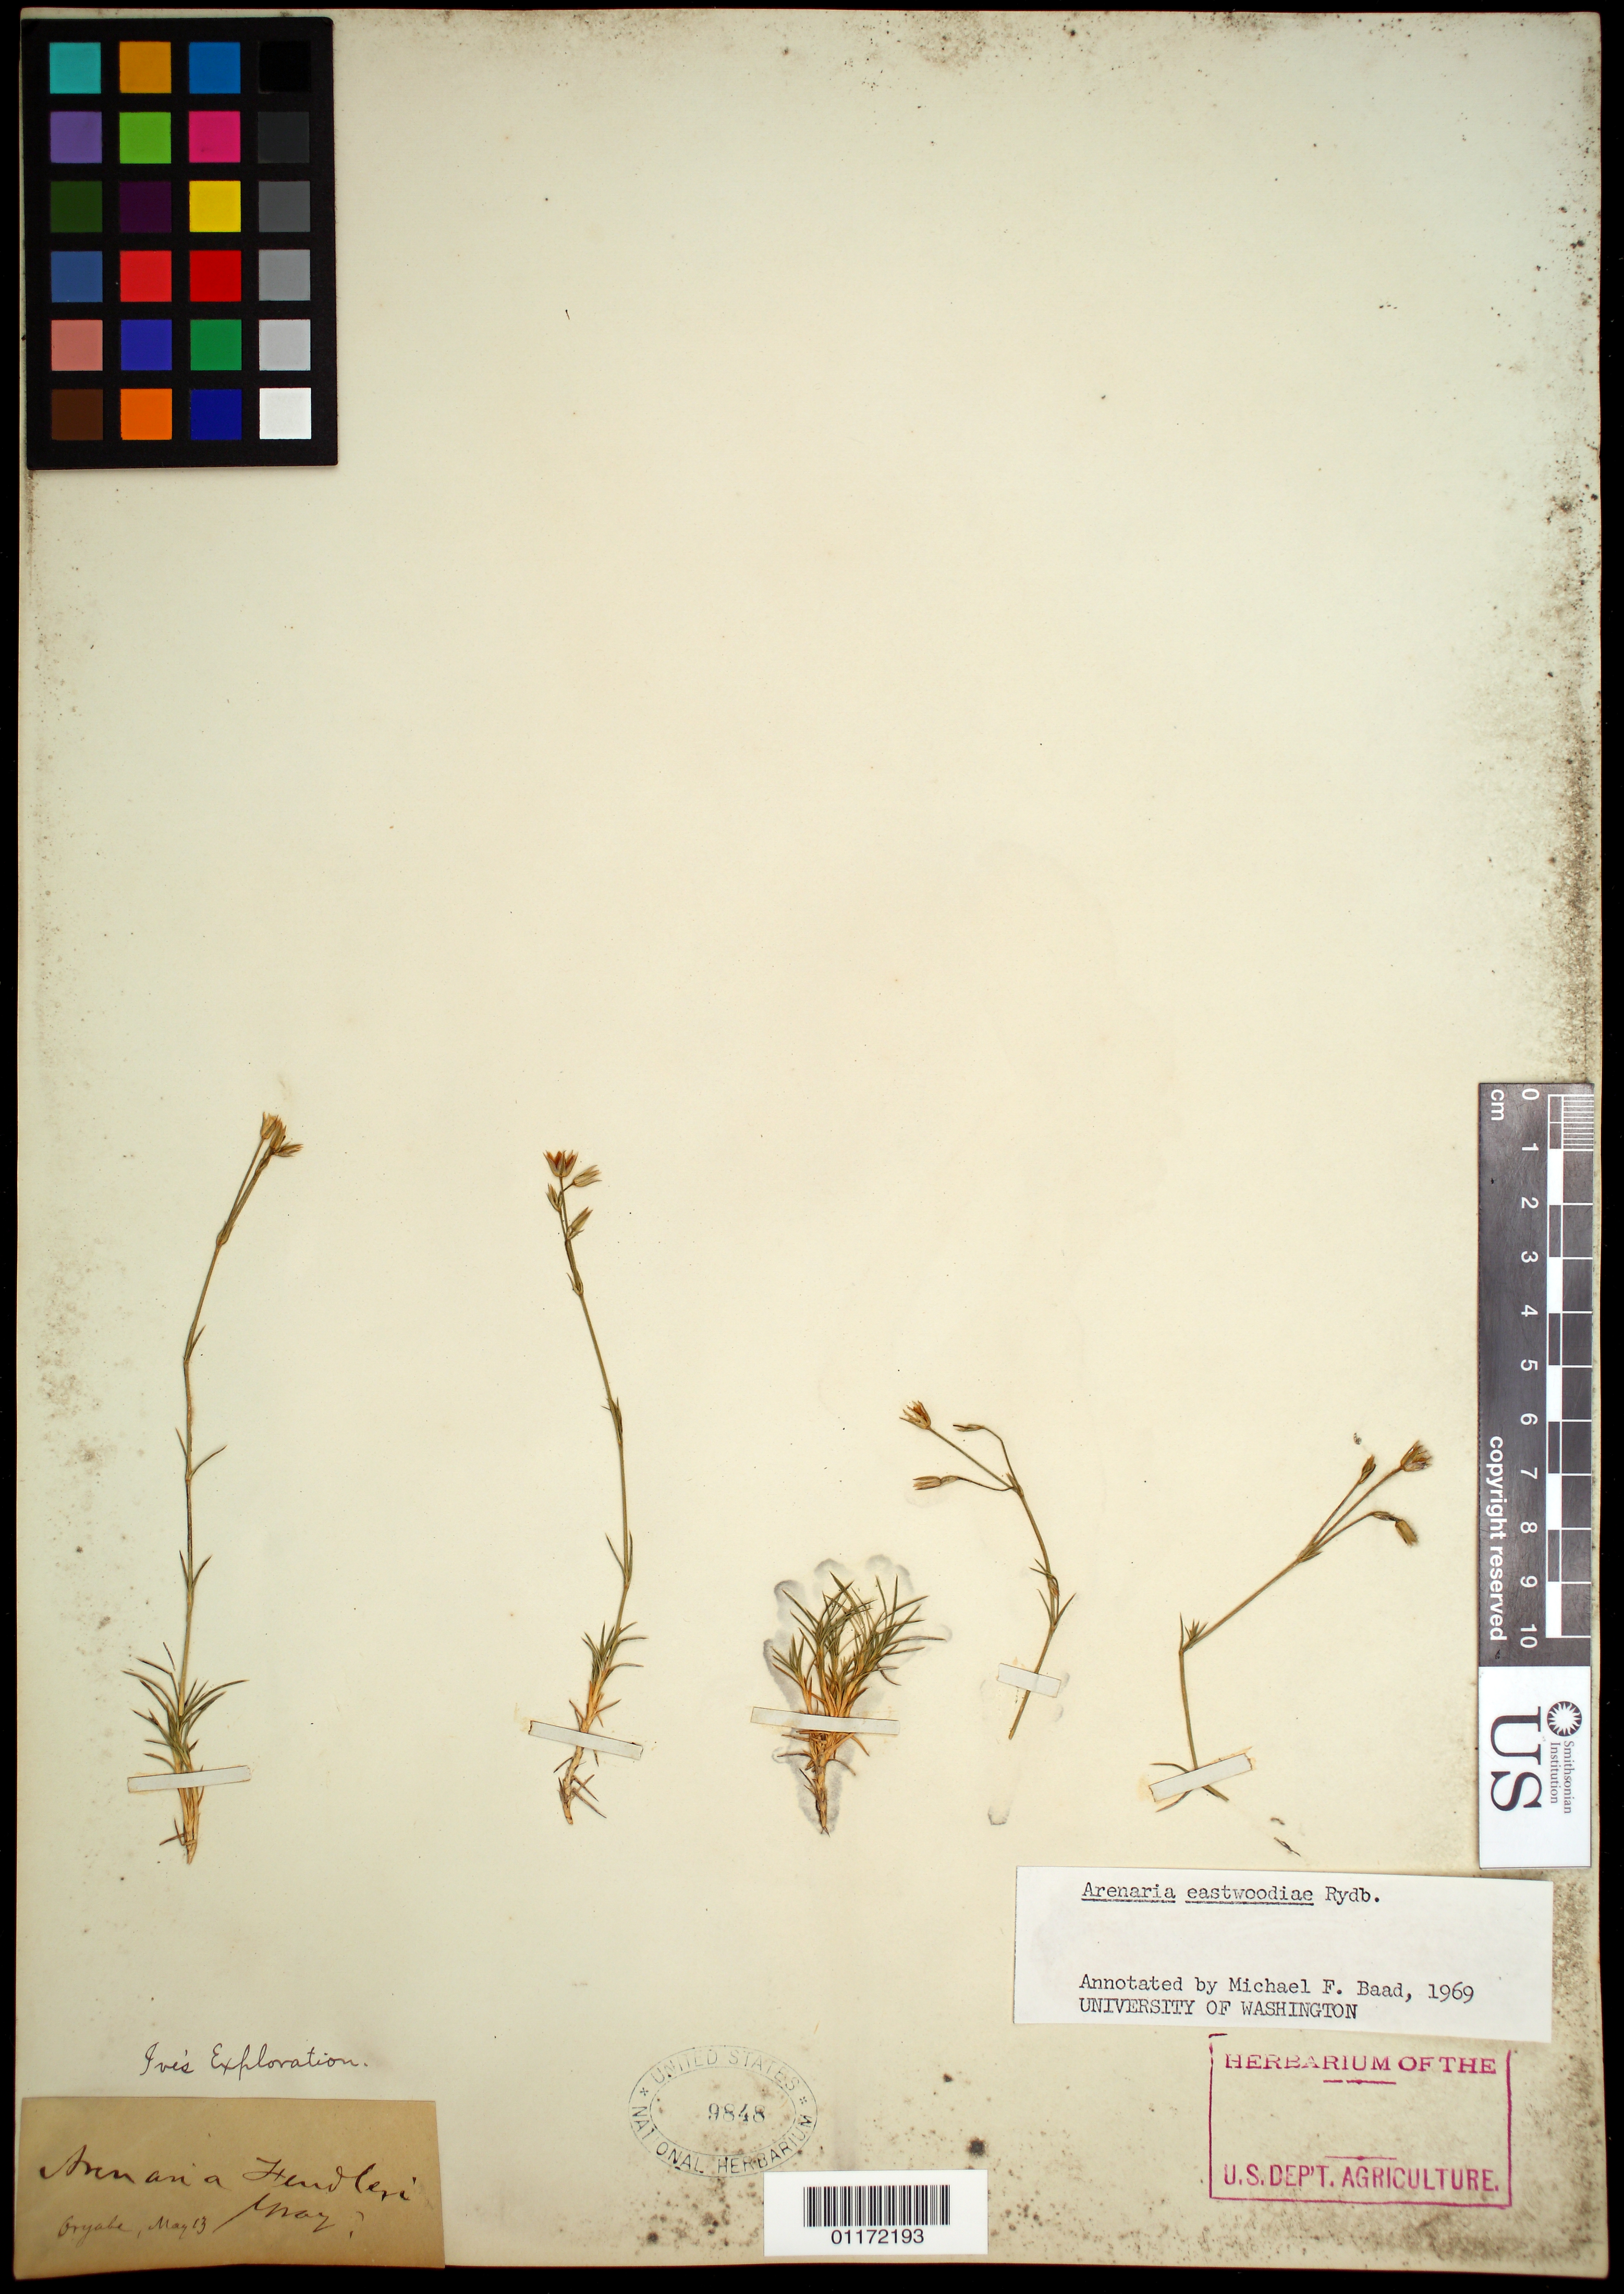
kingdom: Plantae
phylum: Tracheophyta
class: Magnoliopsida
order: Caryophyllales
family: Caryophyllaceae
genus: Eremogone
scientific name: Eremogone eastwoodiae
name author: (Rydb.) Ikonn.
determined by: Strong, Mark T., (BOT), Smithsonian Institution - National Museum of Natural History (UNITED STATES)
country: Canada / United States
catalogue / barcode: US 9848